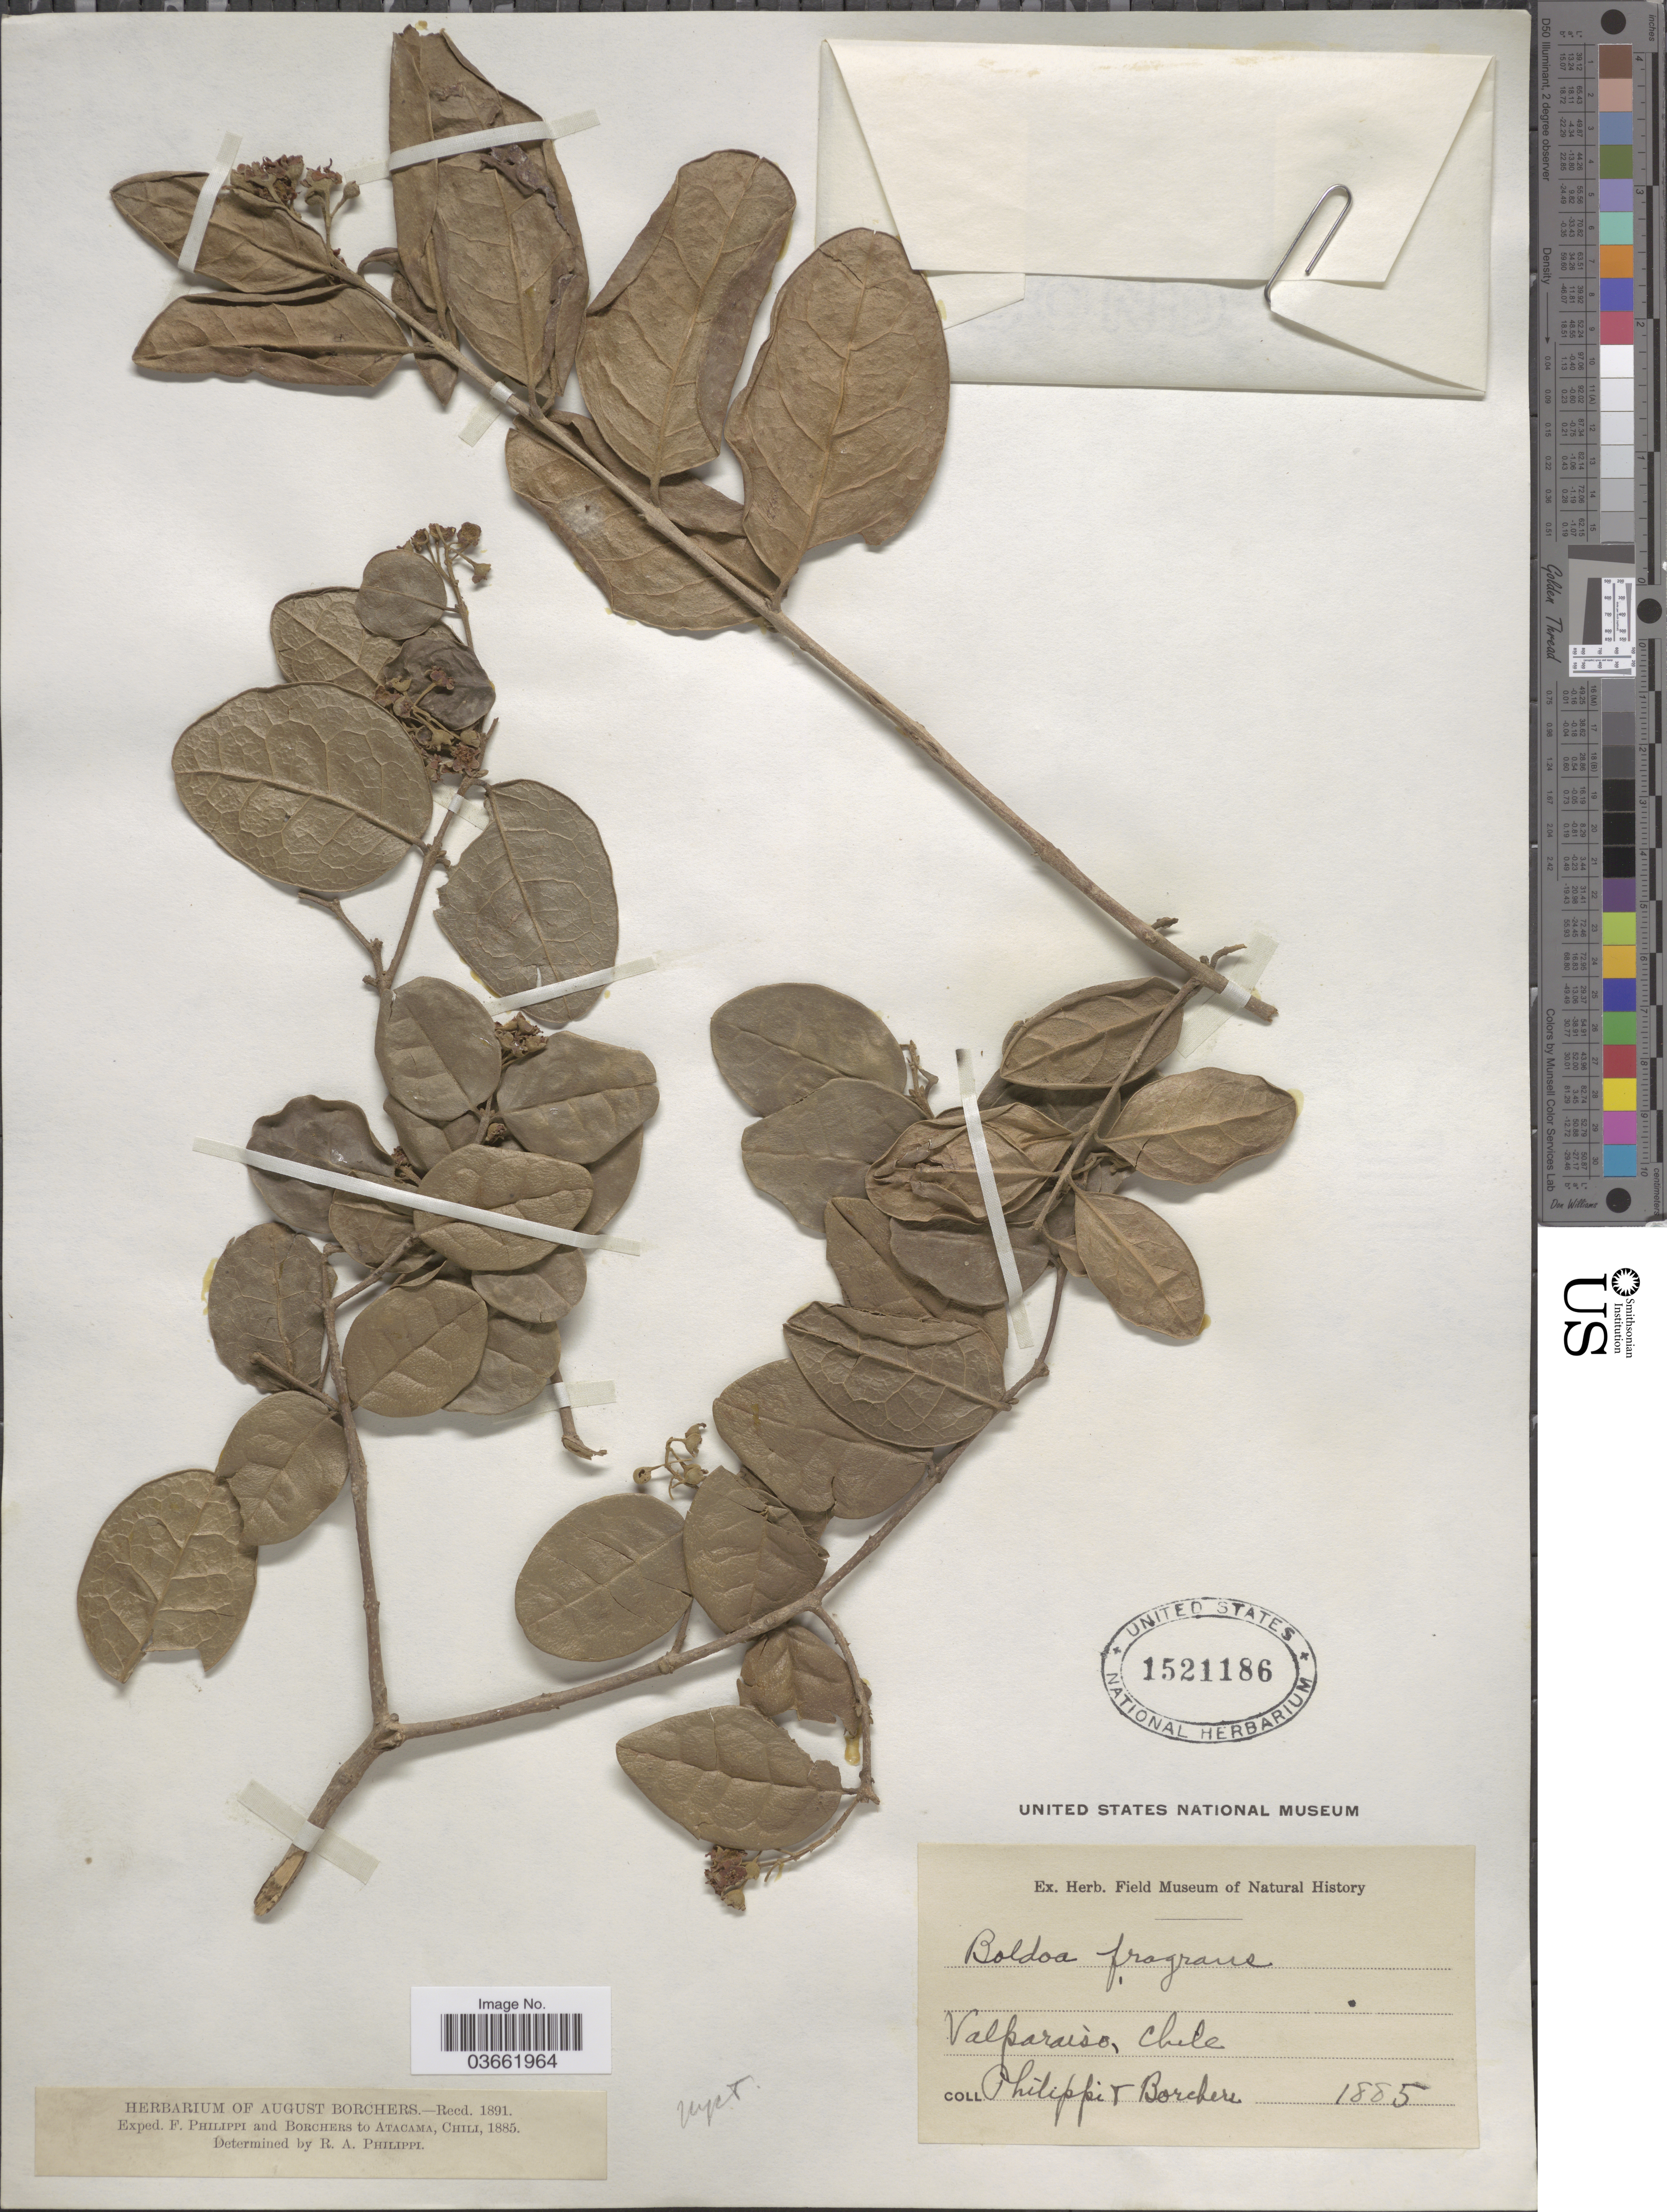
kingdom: Plantae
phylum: Tracheophyta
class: Magnoliopsida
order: Laurales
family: Monimiaceae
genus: Peumus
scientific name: Peumus boldus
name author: Molina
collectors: F. Philippi & Borchers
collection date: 1885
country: Chile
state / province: Valparaíso (V)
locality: Valparaiso.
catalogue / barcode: US 1521186